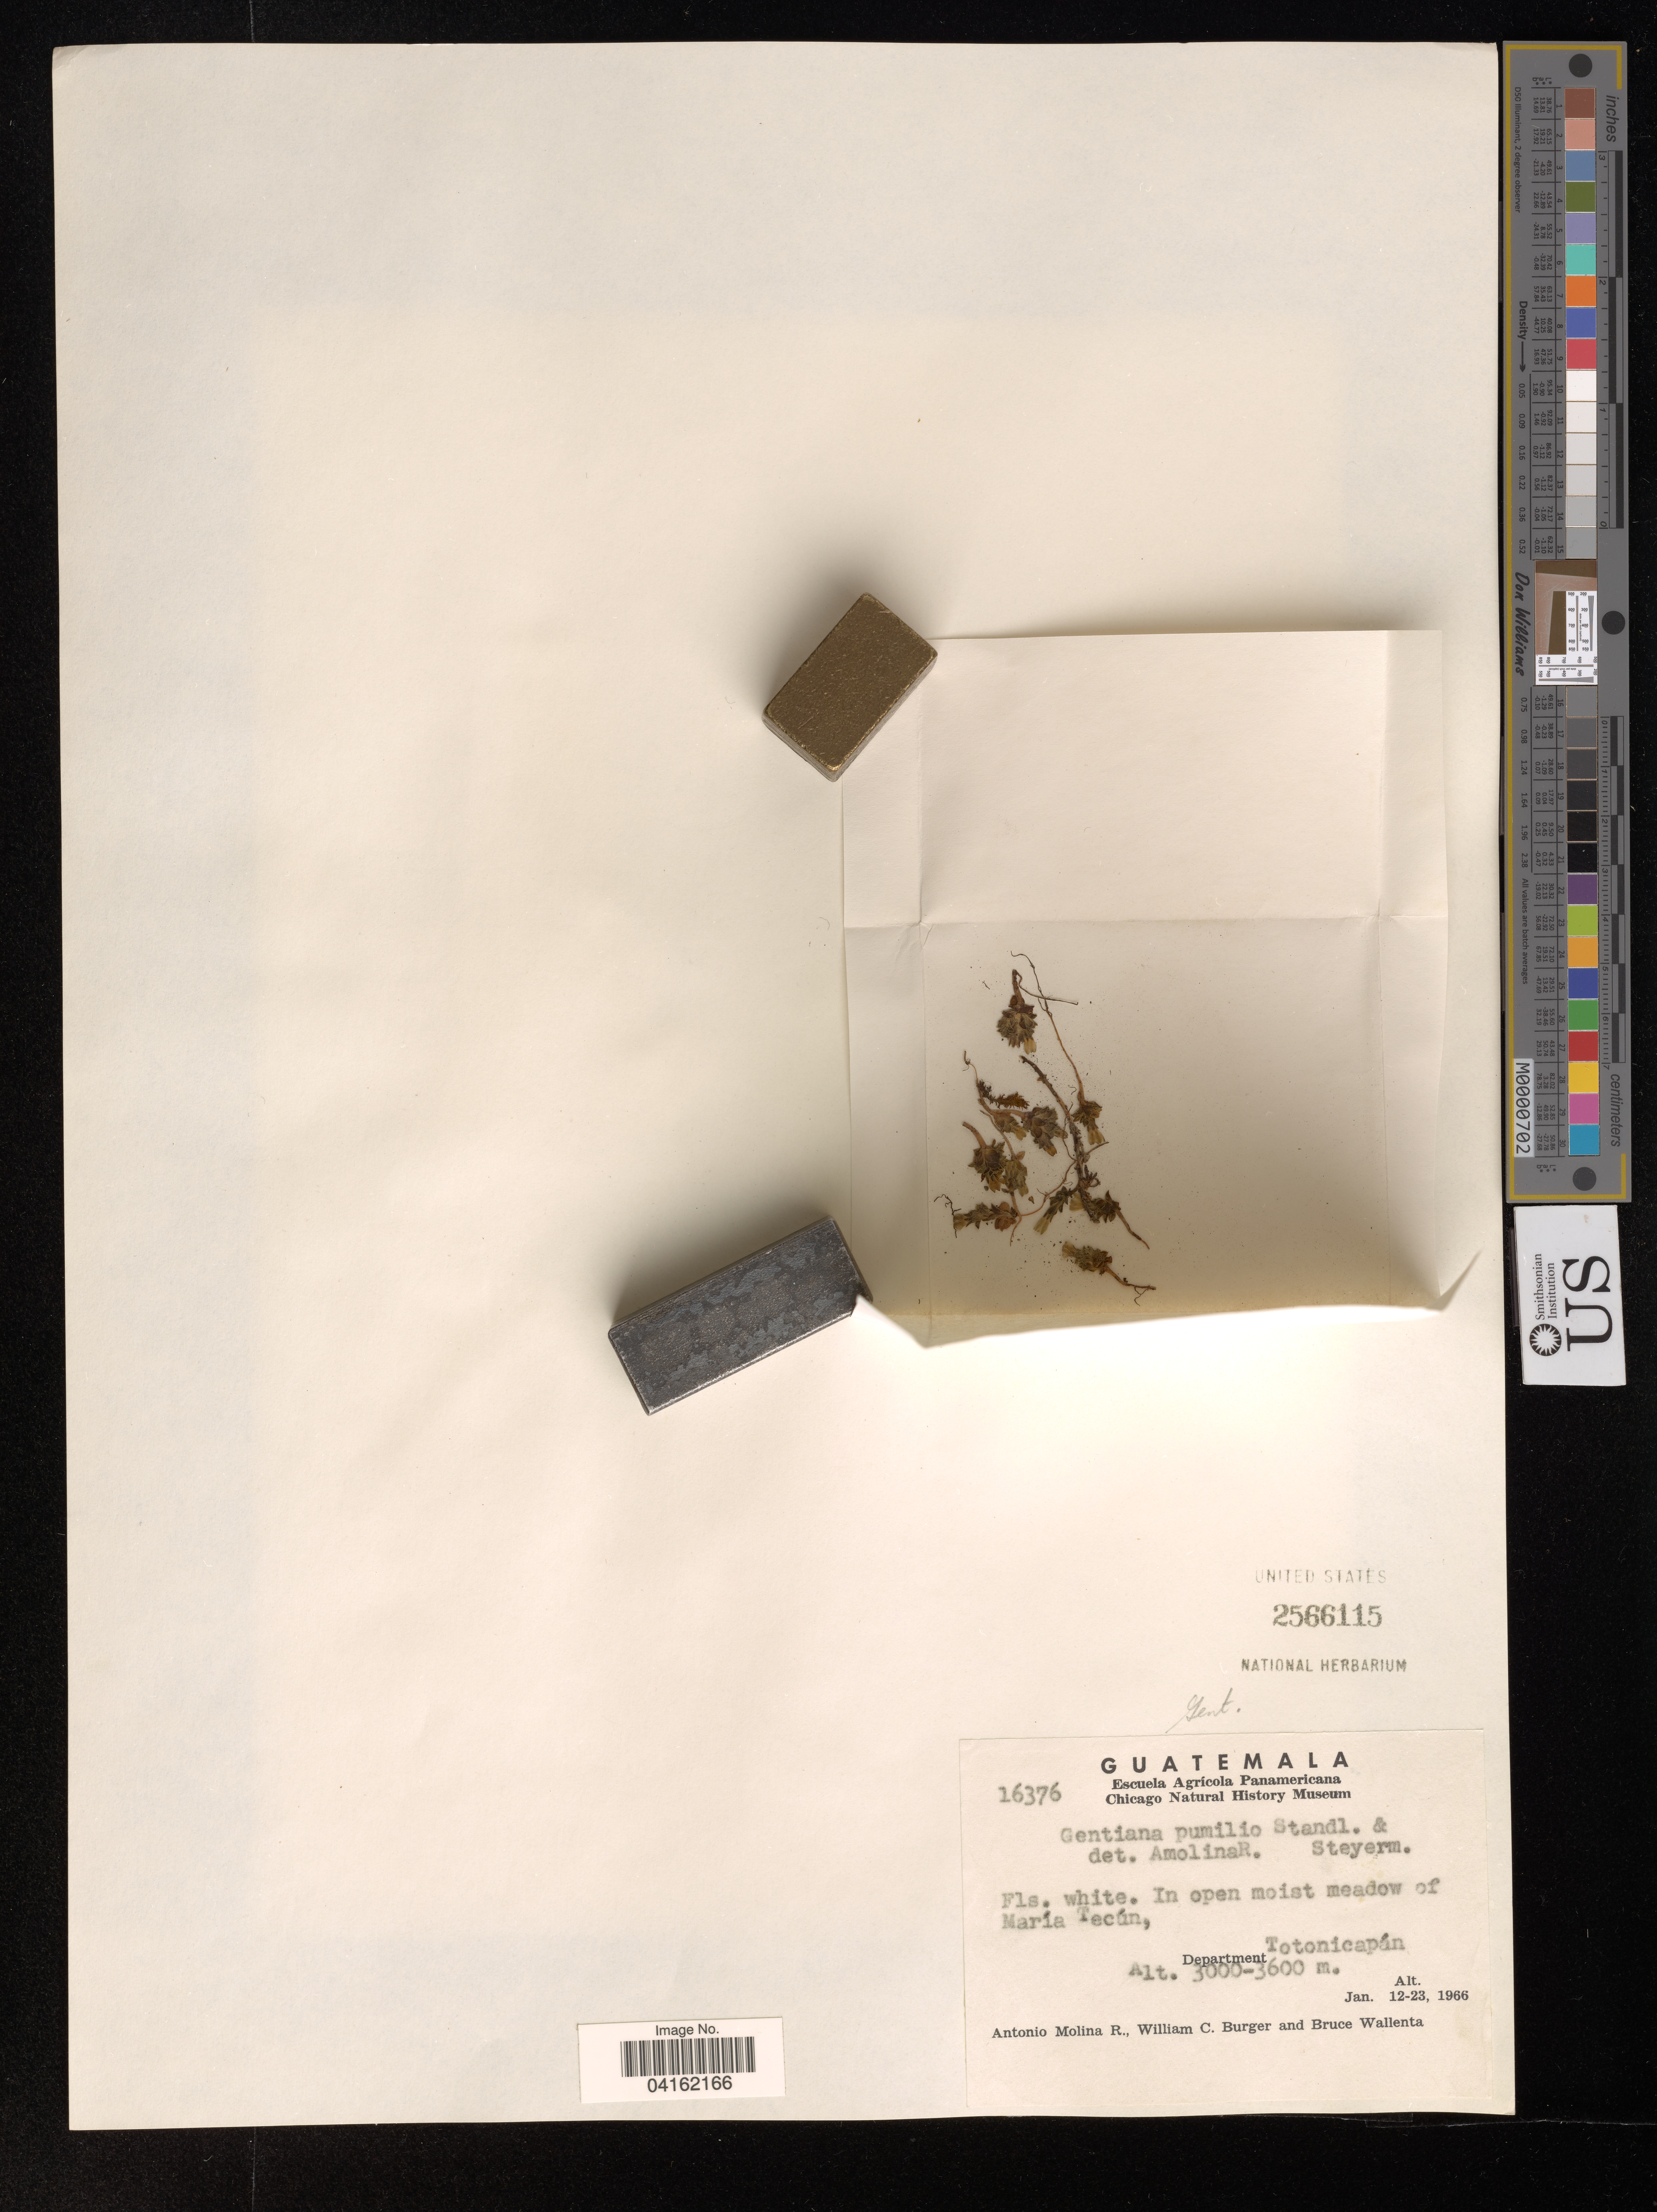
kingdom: Plantae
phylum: Tracheophyta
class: Magnoliopsida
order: Gentianales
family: Gentianaceae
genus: Gentiana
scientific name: Gentiana pumilio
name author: Standl. & Steyerm.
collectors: A. Molina R., W. Burger & B. Wallenta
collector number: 16376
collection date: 1966-01-12/1966-01-23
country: Guatemala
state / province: Totonicapan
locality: In open moist meadow of María Tecún.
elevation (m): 3000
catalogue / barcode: US 2566115